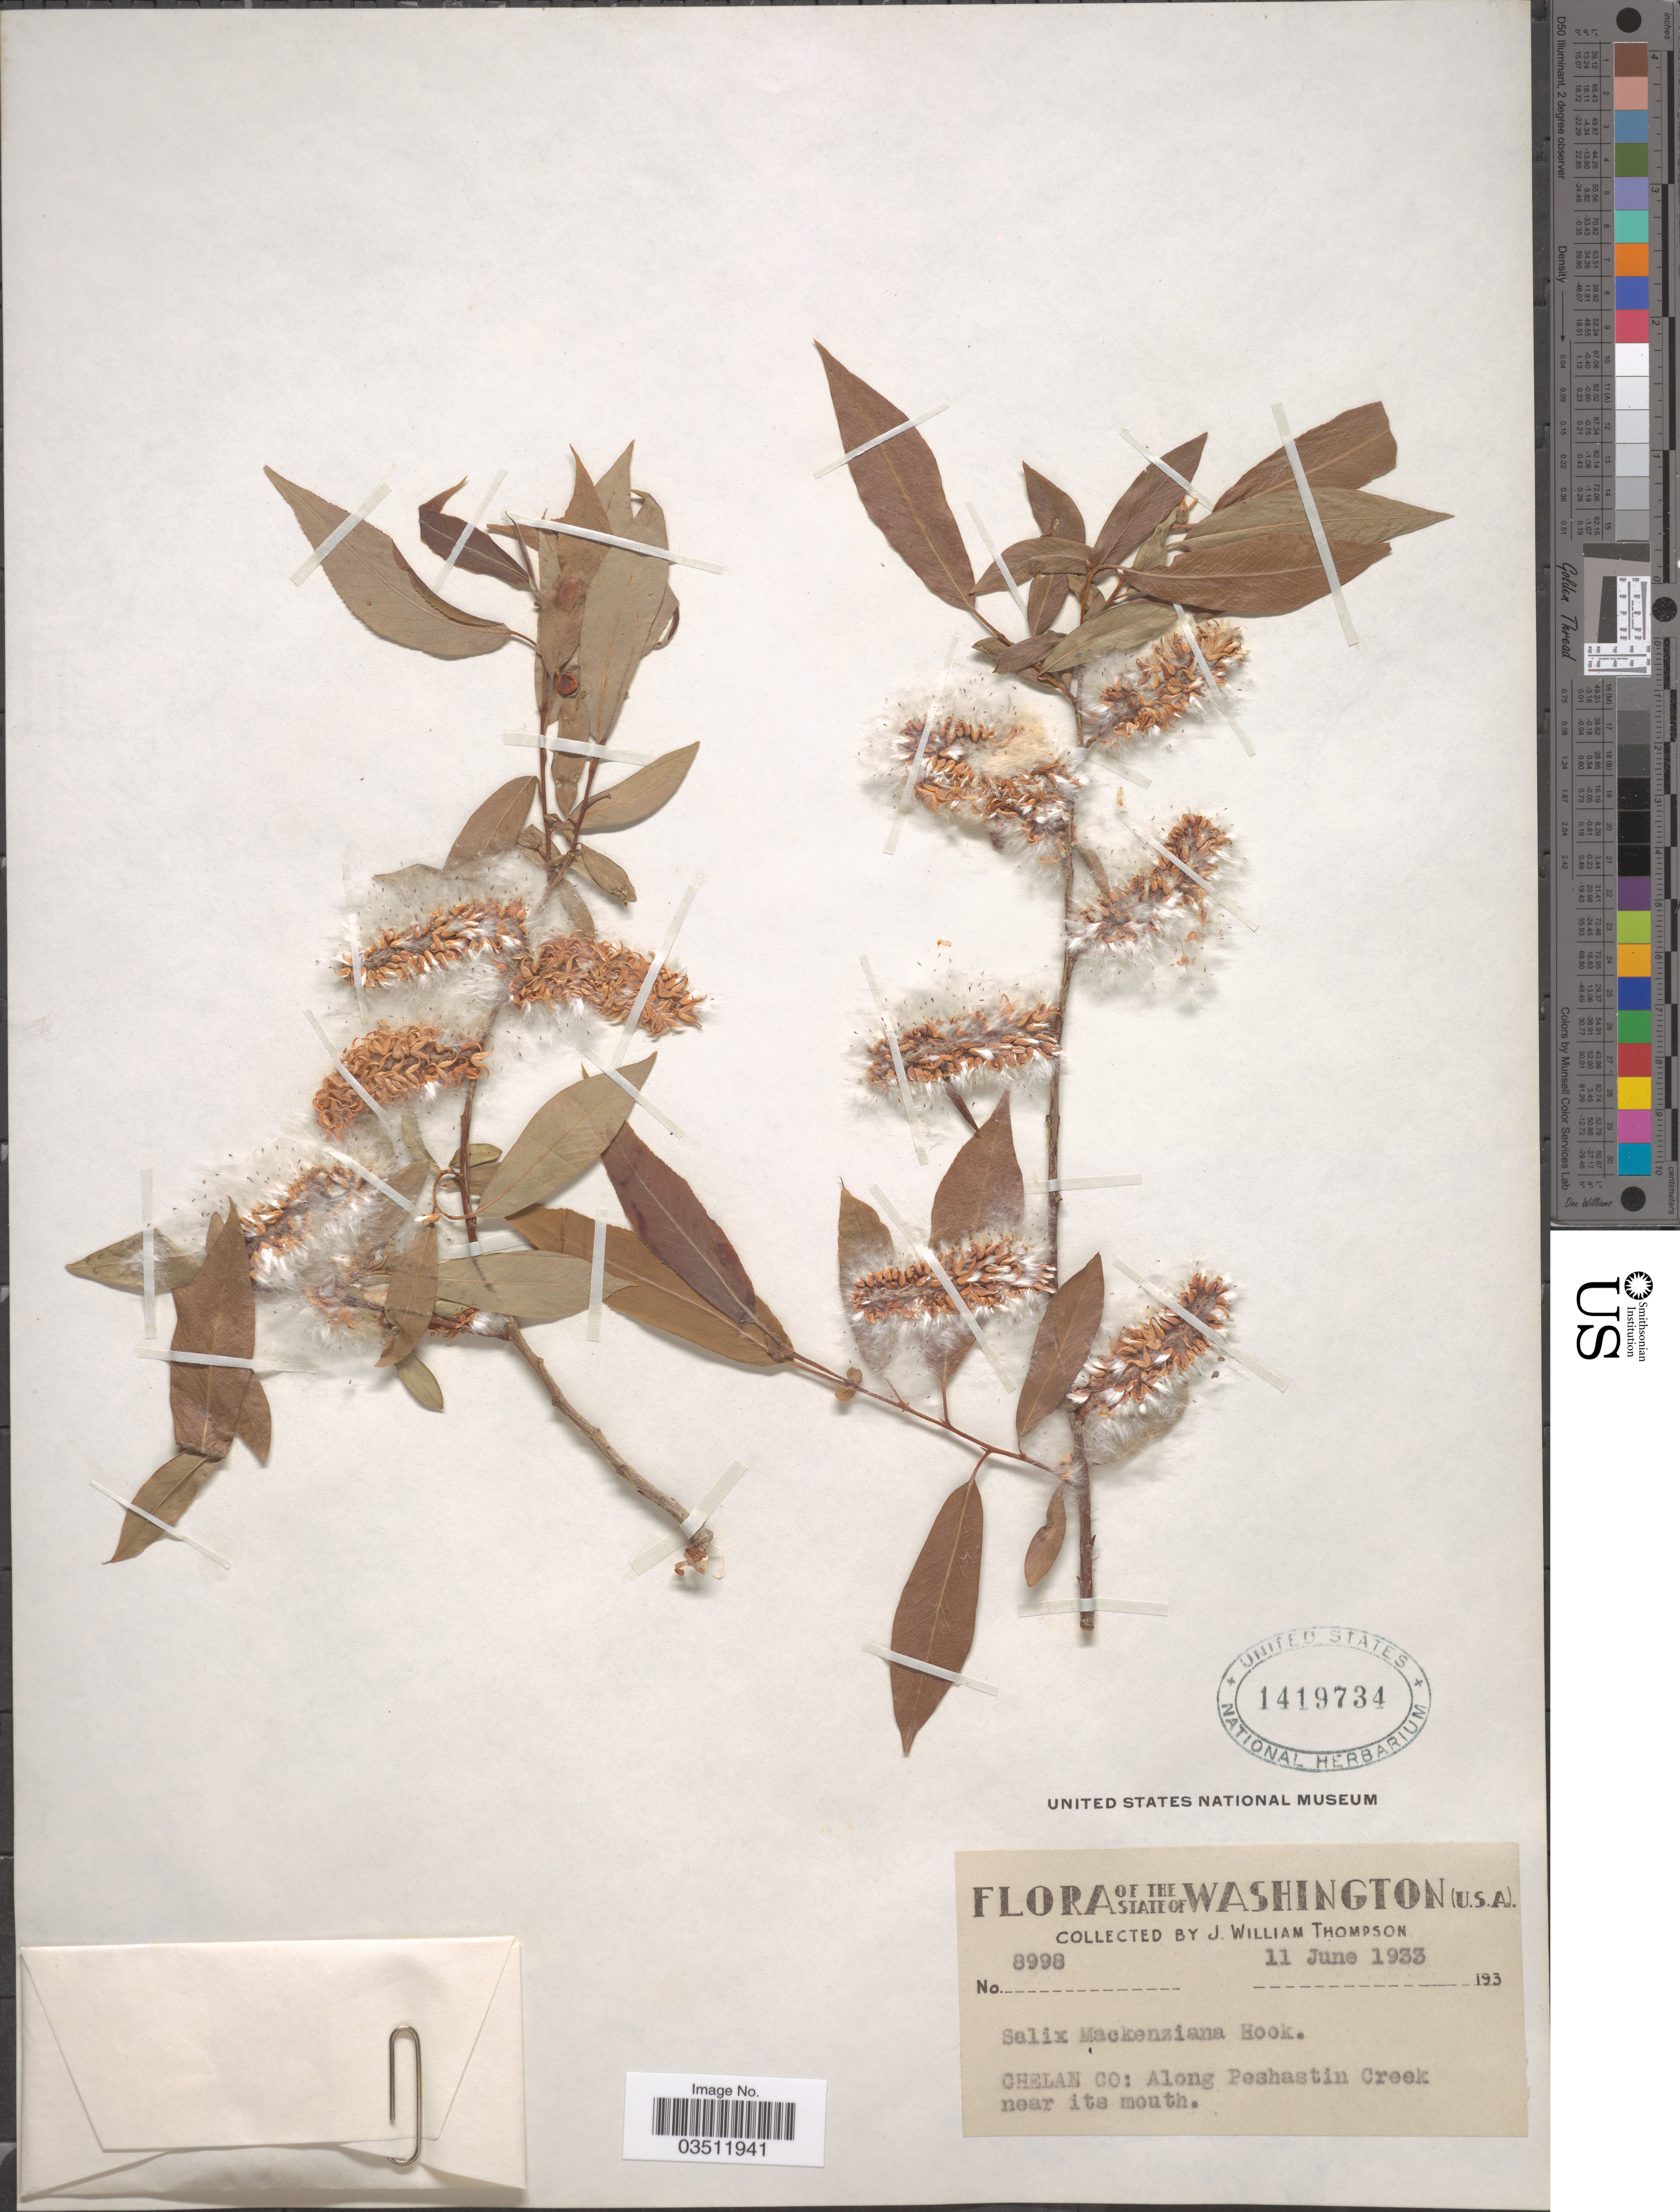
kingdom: Plantae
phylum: Tracheophyta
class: Magnoliopsida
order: Malpighiales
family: Salicaceae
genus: Salix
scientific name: Salix mackenziana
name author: (Hook.) Barratt ex Hook.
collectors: J. W. Thompson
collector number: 8998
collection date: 1933-06-11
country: United States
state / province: Washington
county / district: Chelan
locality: Chelan Co: Along Peshastin Creek near its mouth.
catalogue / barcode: US 1419734